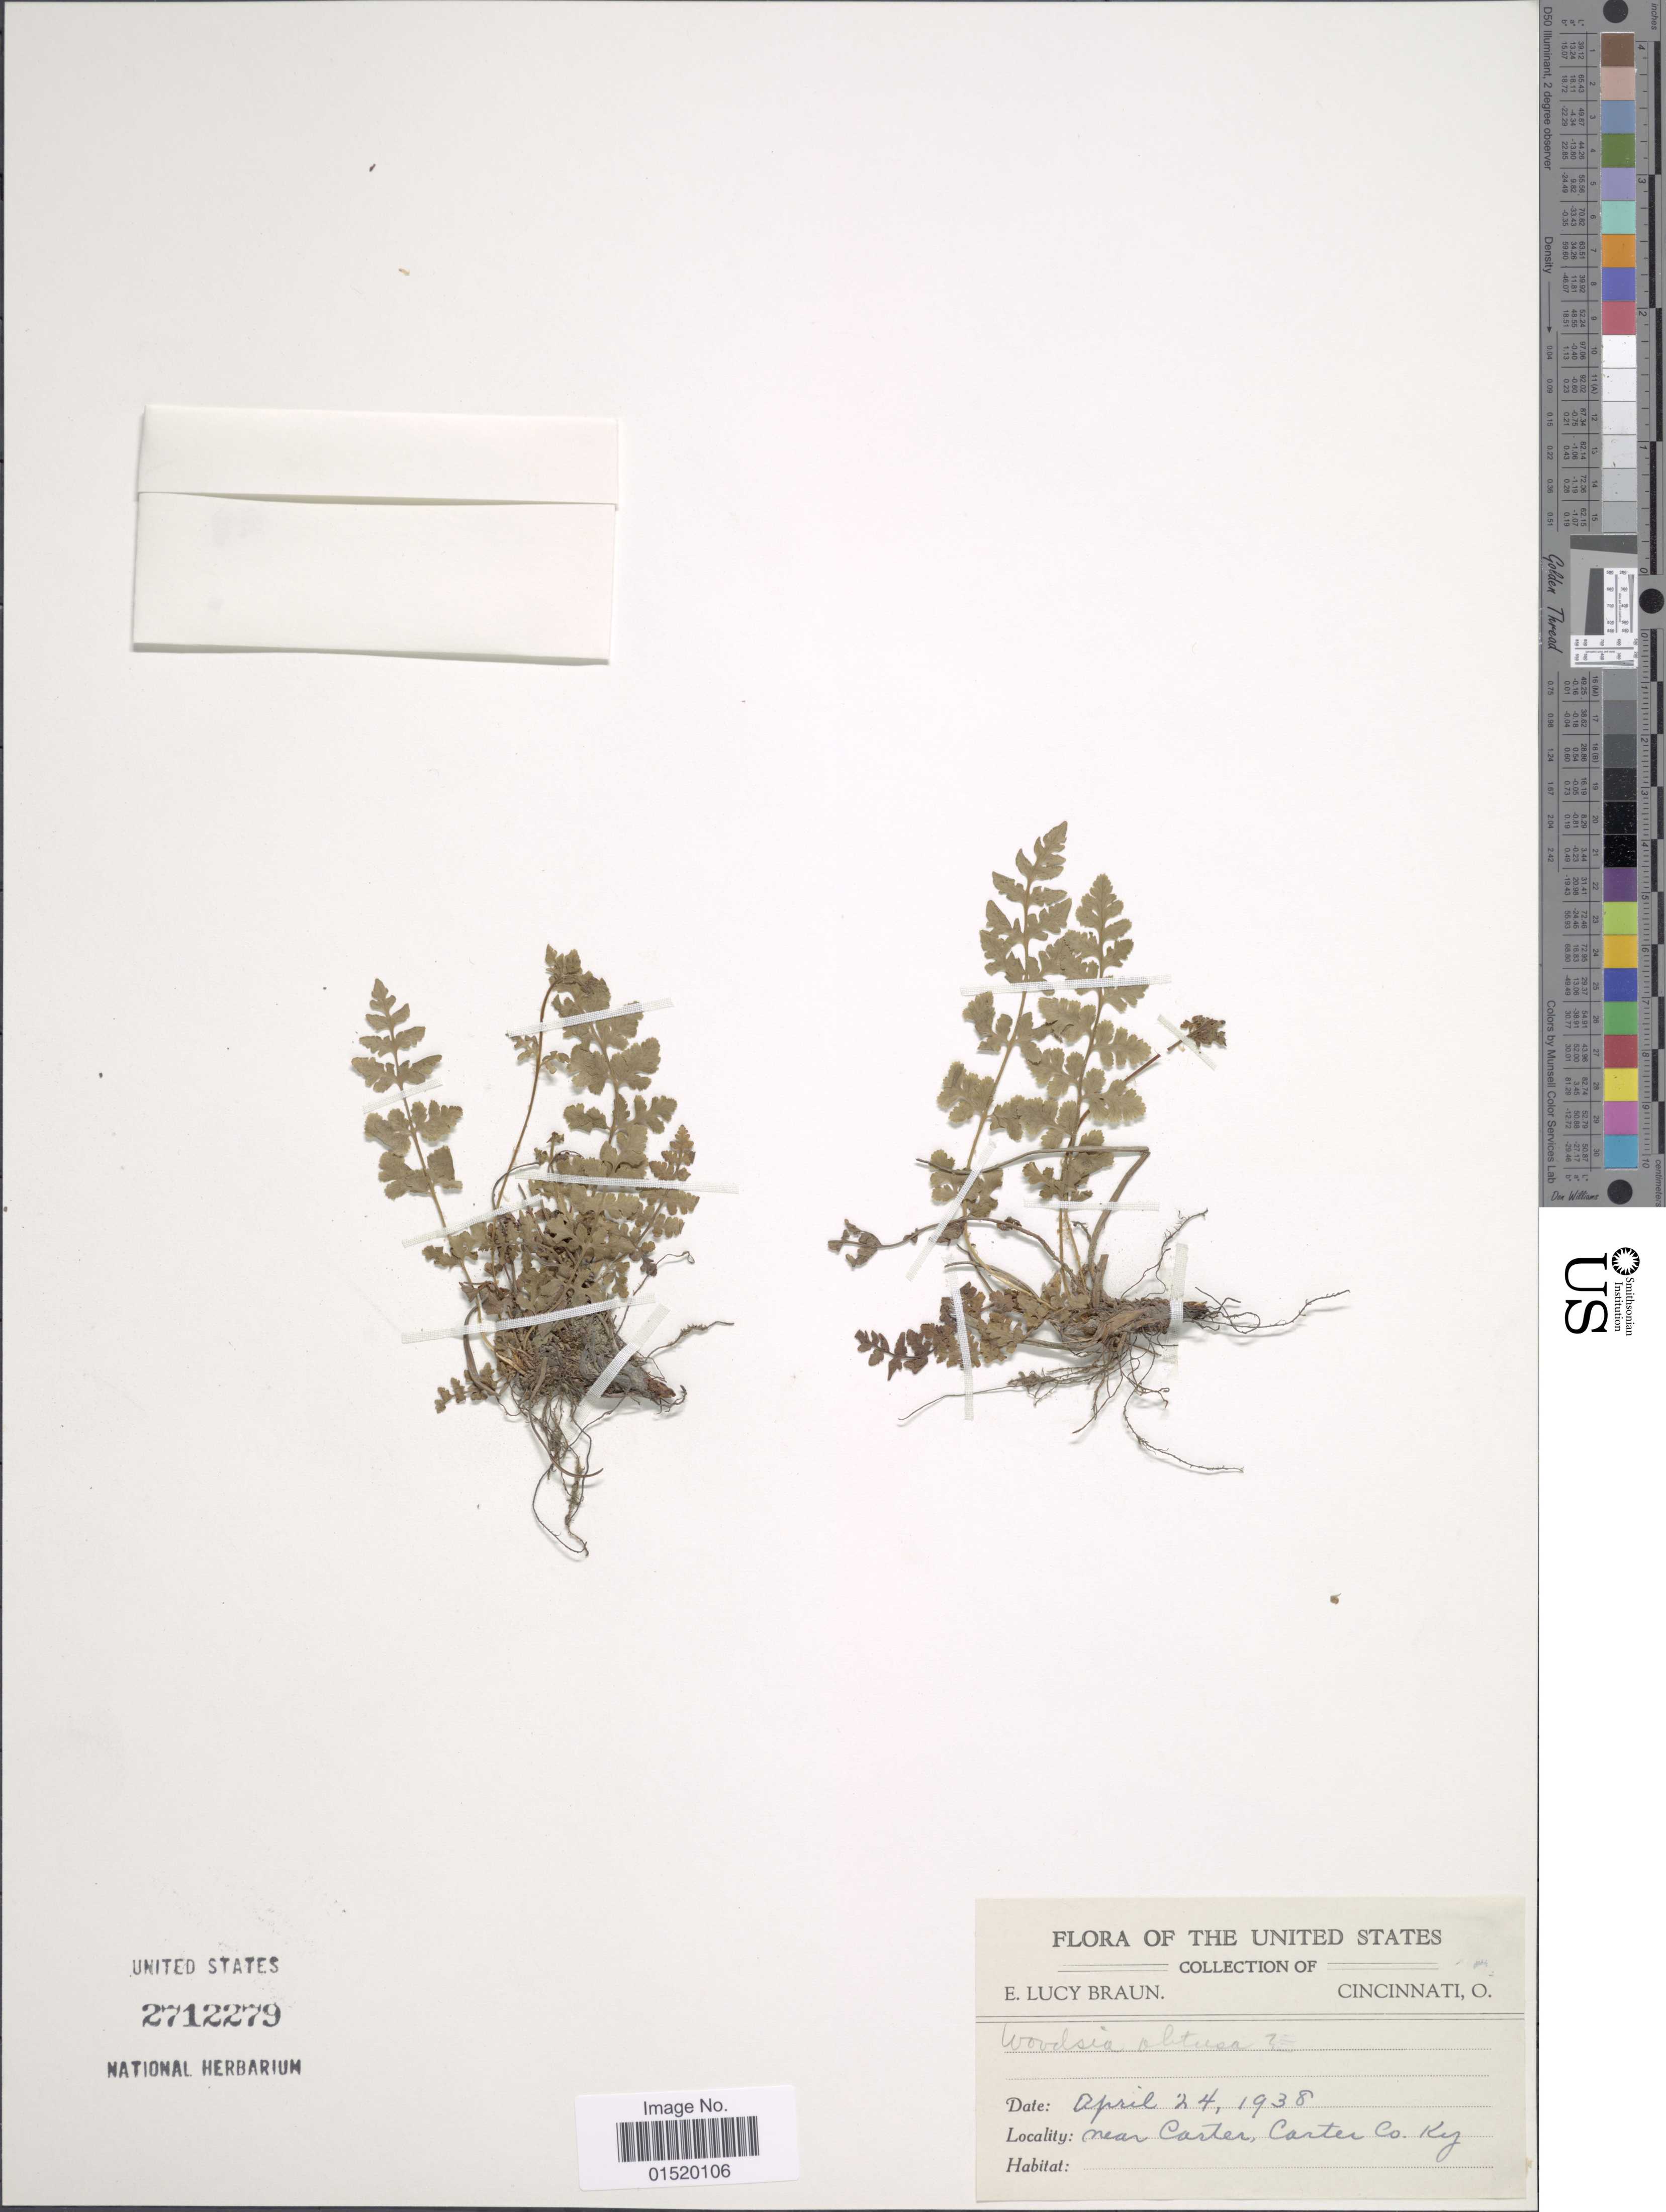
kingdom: Plantae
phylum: Tracheophyta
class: Polypodiopsida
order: Polypodiales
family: Woodsiaceae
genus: Woodsia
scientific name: Woodsia obtusa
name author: (Spreng.) Torr.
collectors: E. L. Braun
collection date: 1938-04-24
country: United States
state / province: Kentucky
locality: Near Carter, Carter Co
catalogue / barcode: US 2712279